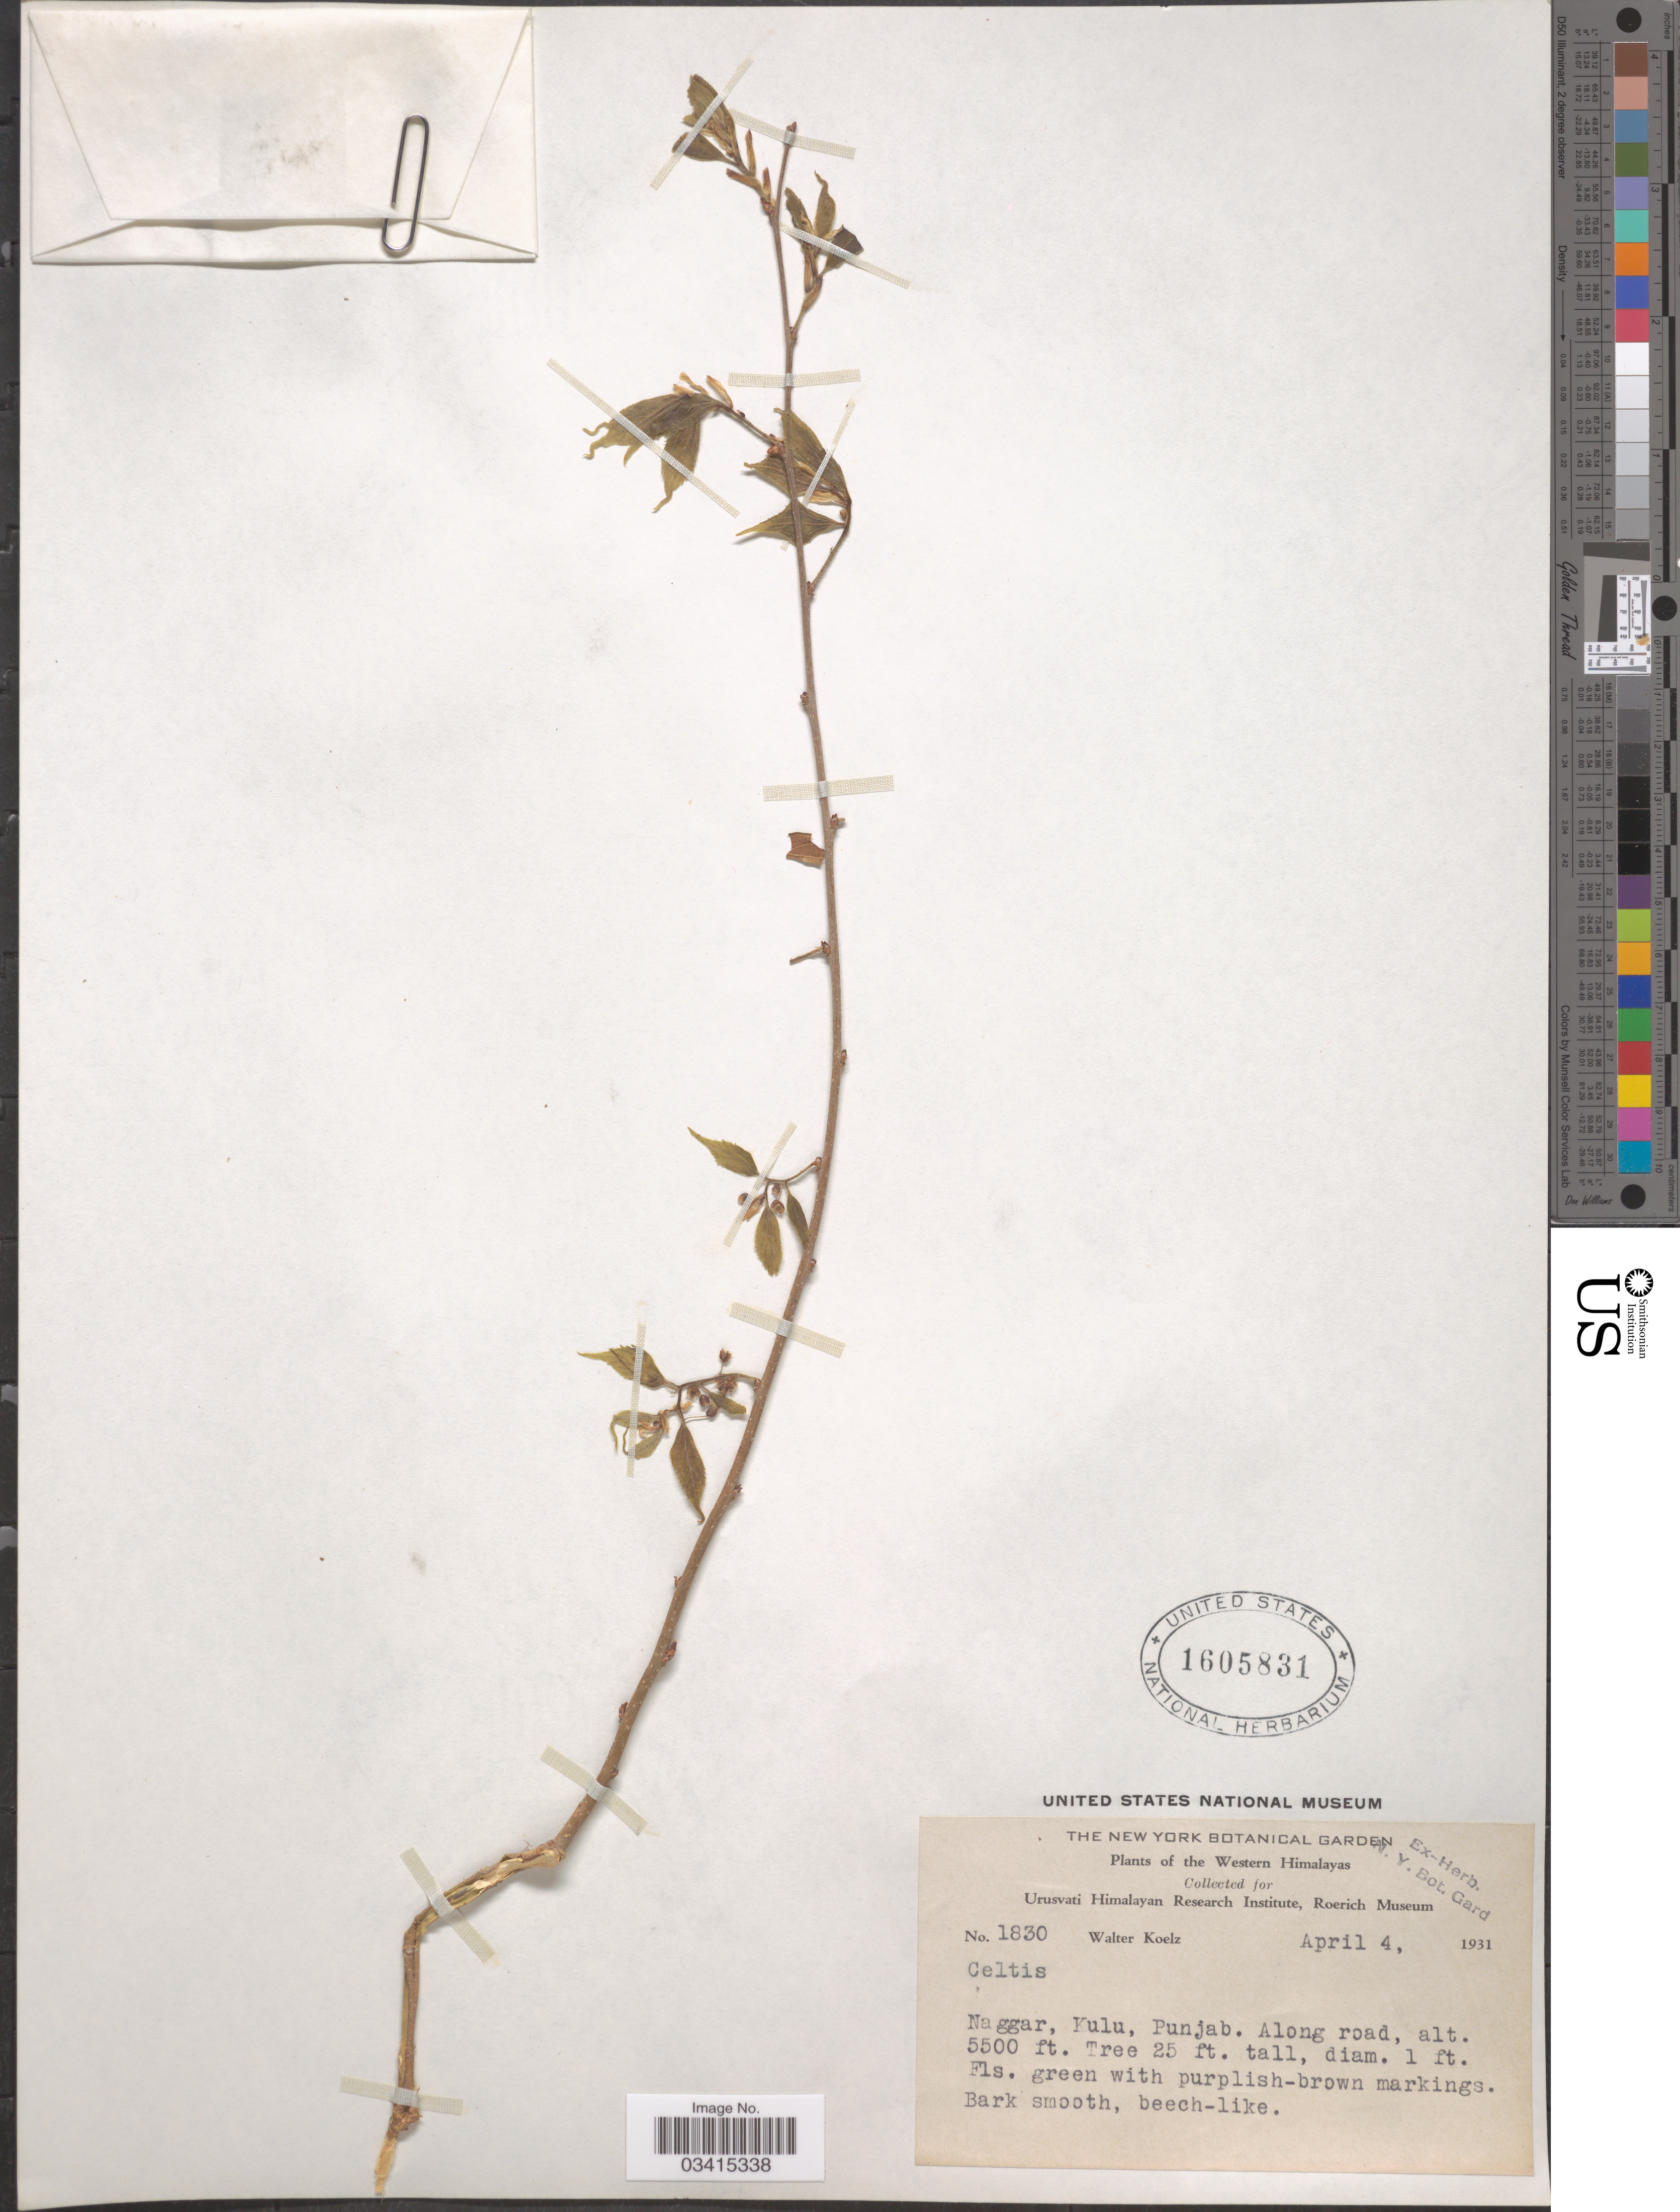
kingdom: Plantae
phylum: Tracheophyta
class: Magnoliopsida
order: Rosales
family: Cannabaceae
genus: Celtis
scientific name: Celtis sp.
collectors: W. N. Koelz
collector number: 1830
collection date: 1931-04-04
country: India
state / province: Punjab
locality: Western Himalayas. Naggar, Kulu.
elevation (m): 1676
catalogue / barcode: US 1605831